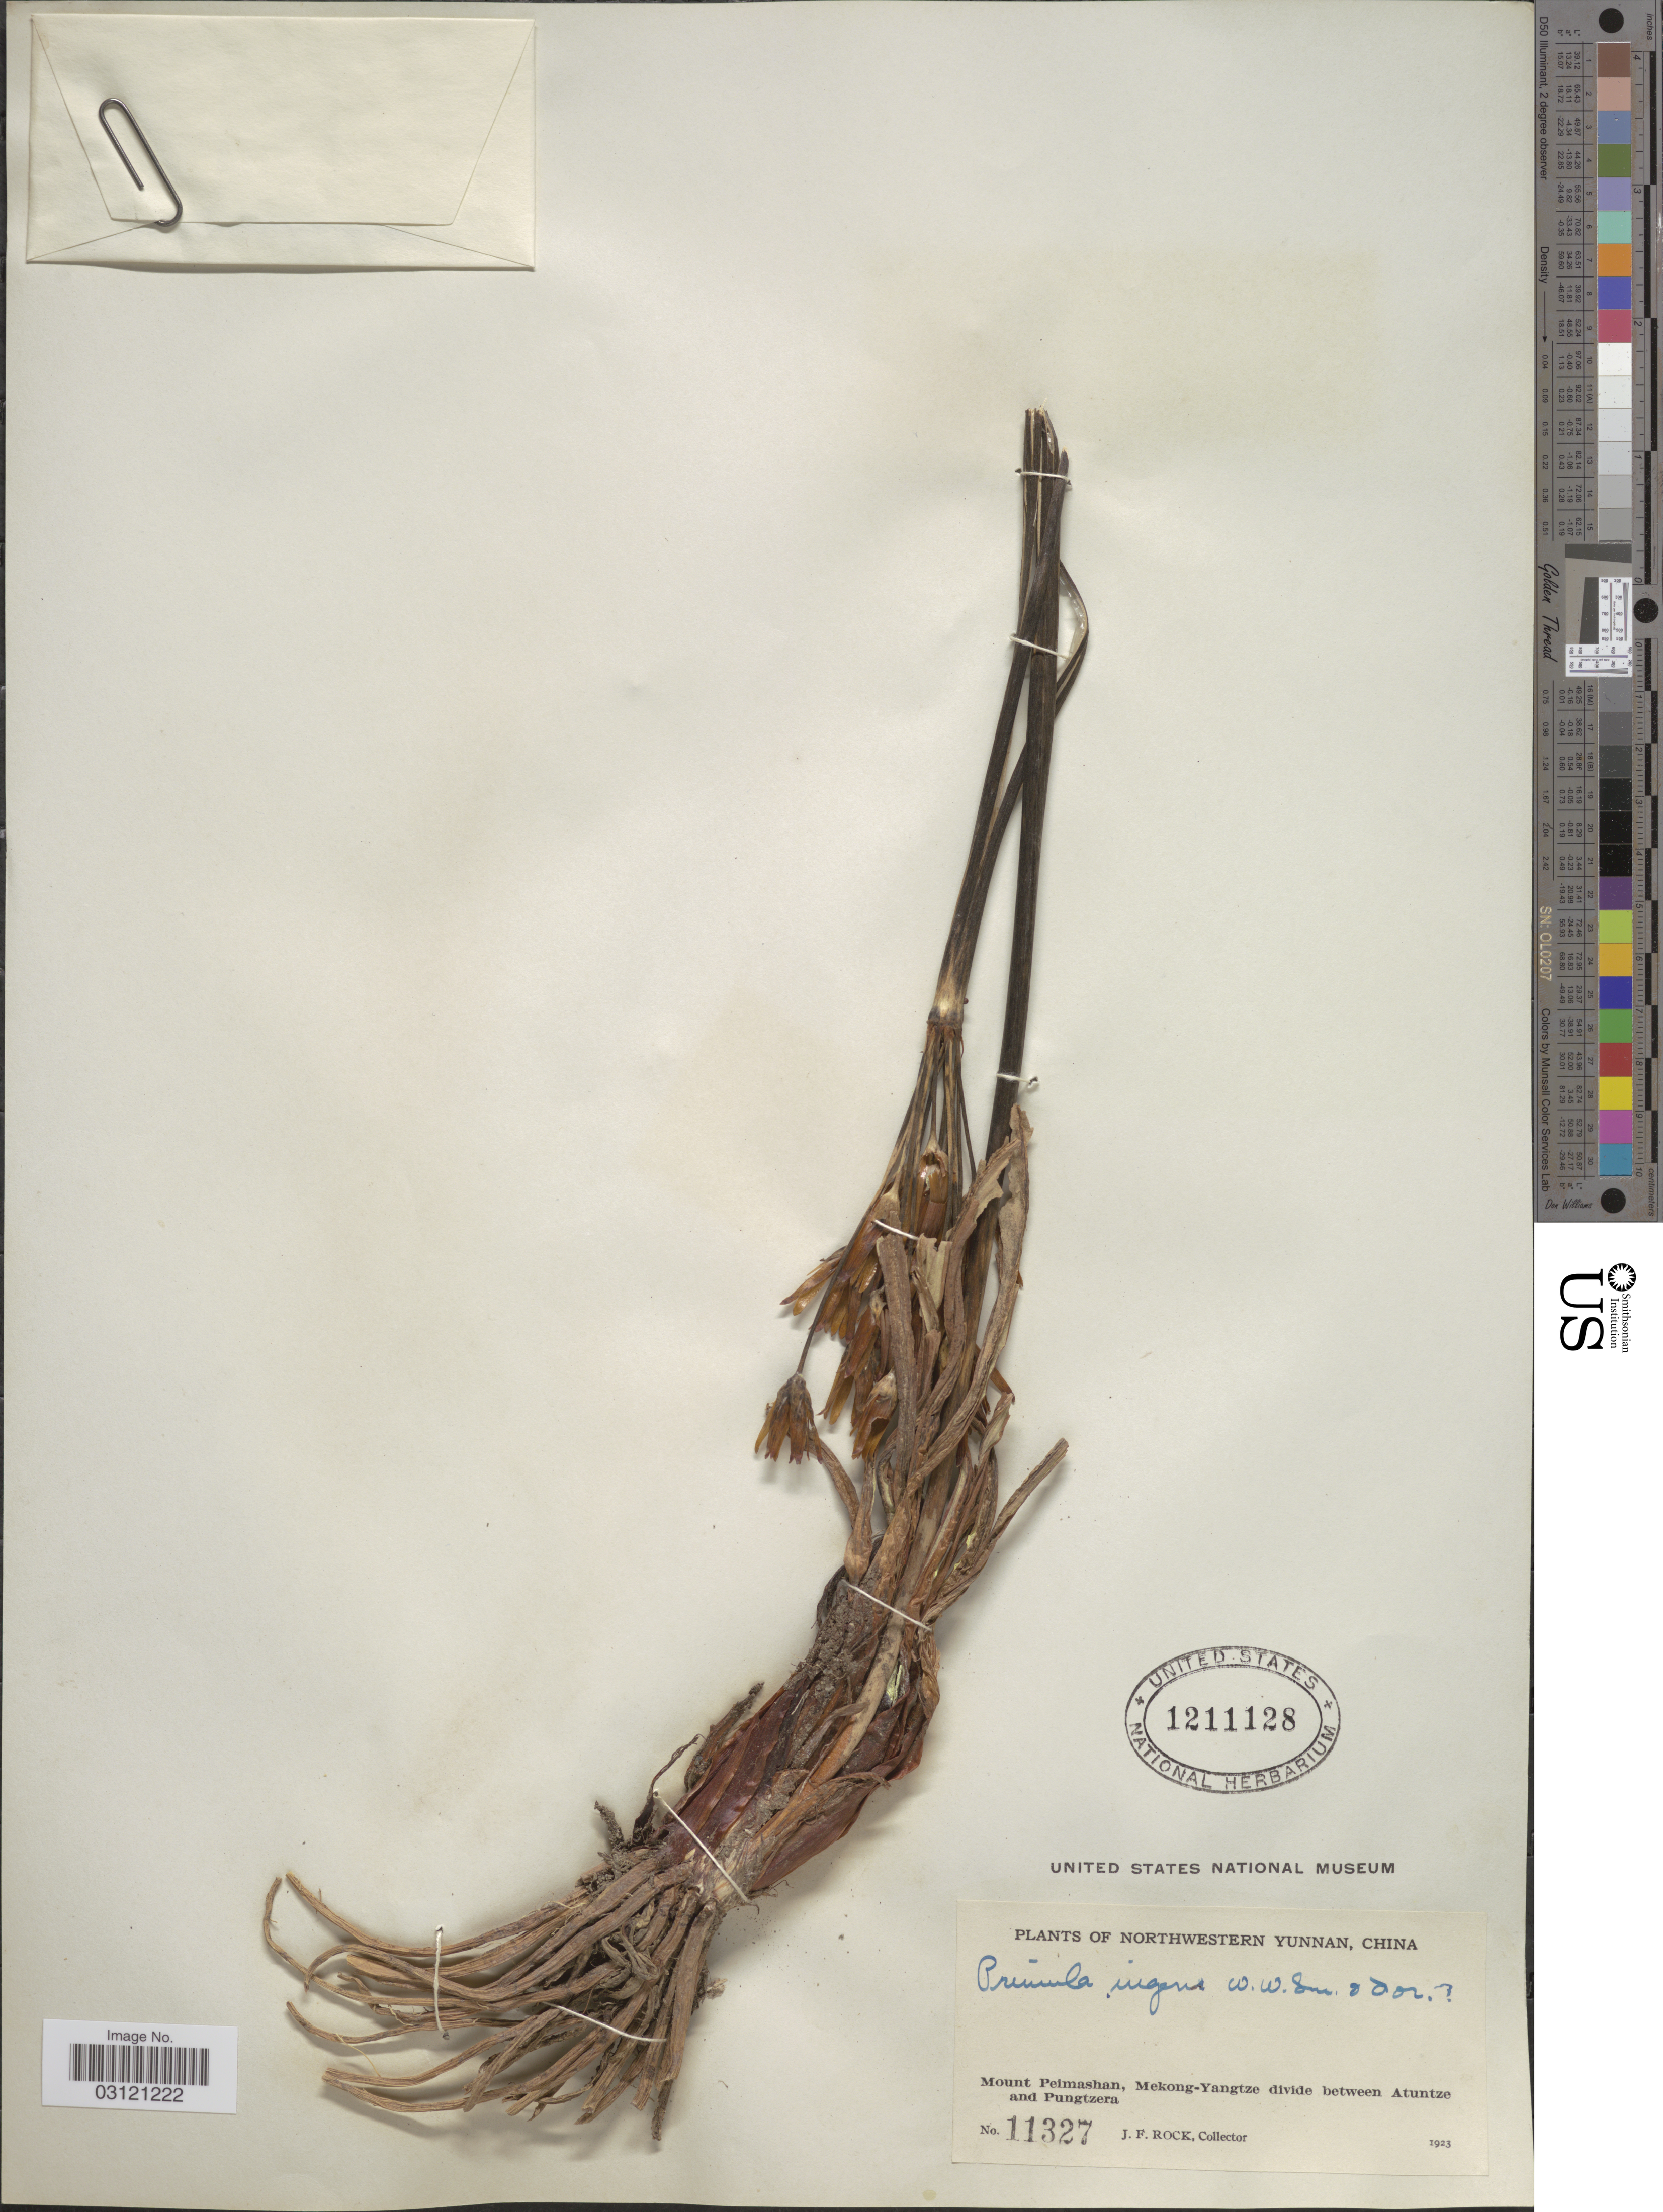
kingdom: Plantae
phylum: Tracheophyta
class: Magnoliopsida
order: Ericales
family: Primulaceae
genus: Primula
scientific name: Primula ingens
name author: W.W. Sm. & Forrest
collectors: J. Rock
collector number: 11327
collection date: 1923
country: China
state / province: Yunnan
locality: Northwestern Yunnan, China, Mount Peimashan, Mekong-Yangtze divide between Atuntze and Pungtzera.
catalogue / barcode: US 1211128